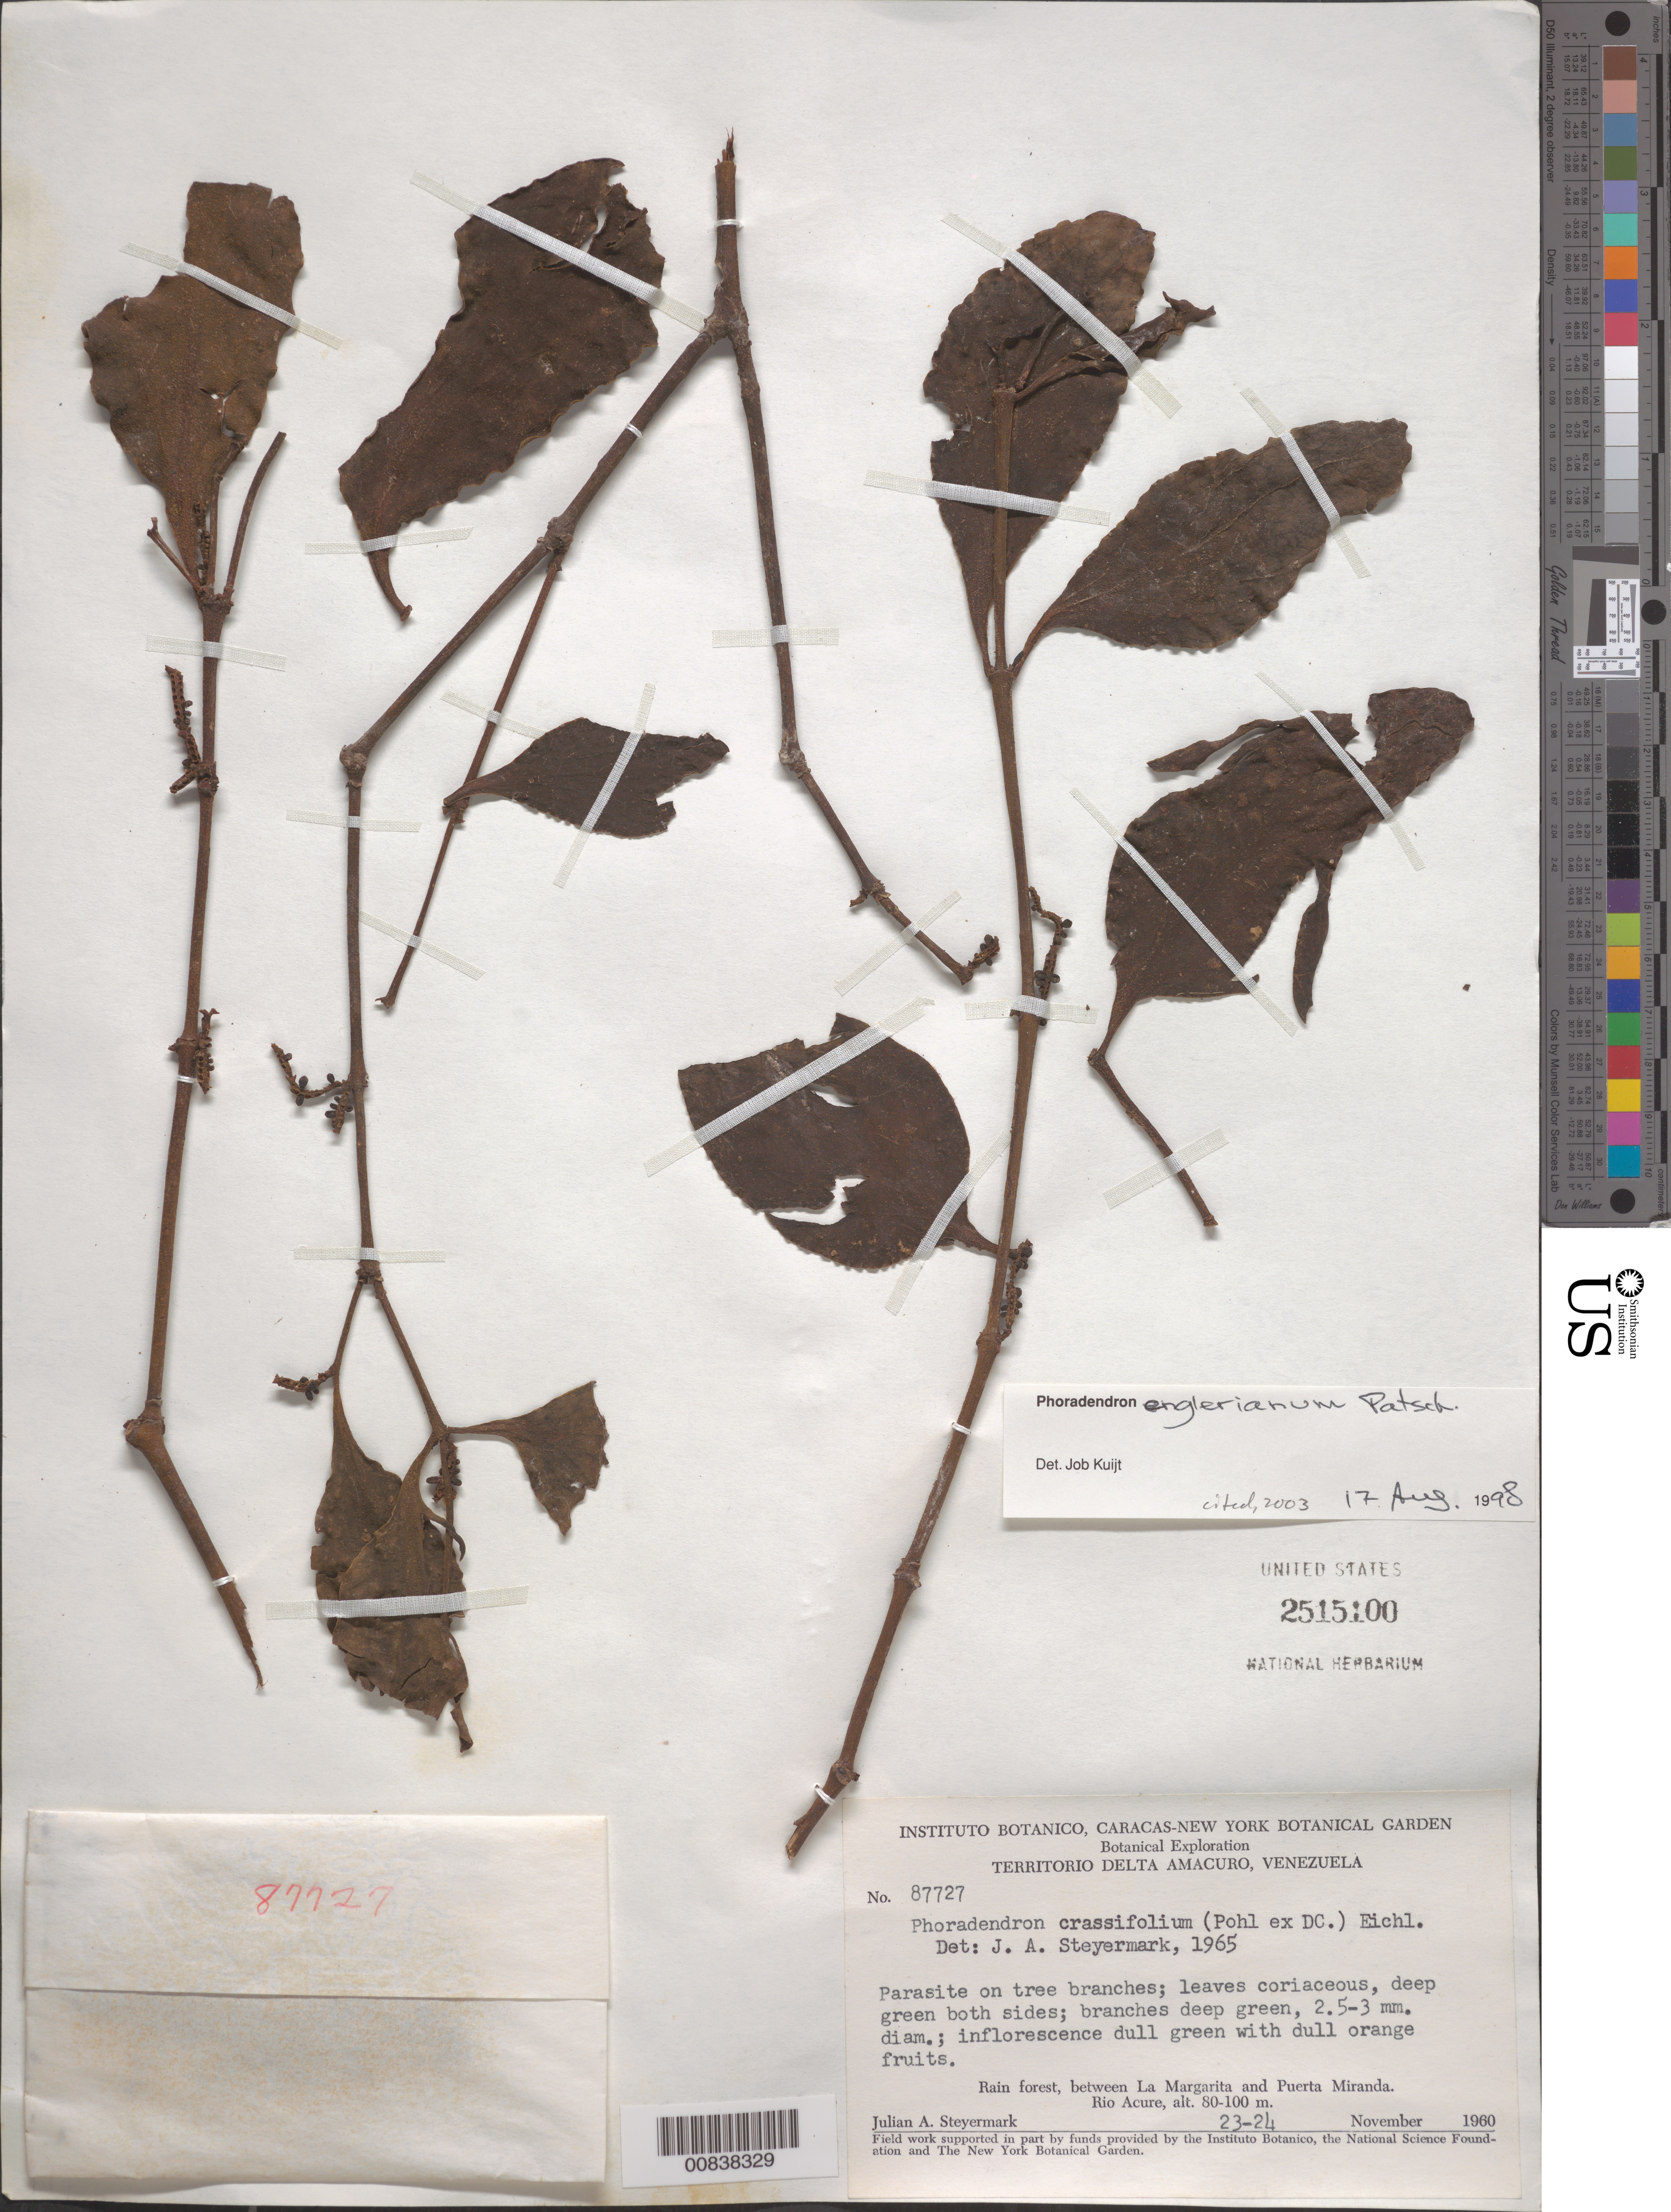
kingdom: Plantae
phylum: Tracheophyta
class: Magnoliopsida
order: Santalales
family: Viscaceae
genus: Phoradendron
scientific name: Phoradendron englerianum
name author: Pacz.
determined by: Kuijt, Job, (CANADA)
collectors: J. Steyermark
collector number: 87727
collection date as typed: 23-Nov-60 to 24-Nov-60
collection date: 1960-11-23/1960-11-24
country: Venezuela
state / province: Delta Amacuro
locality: Río Acure, between La Margarita and Puerto Miranda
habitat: Rainforest; on tree branches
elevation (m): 80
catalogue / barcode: US 2515100